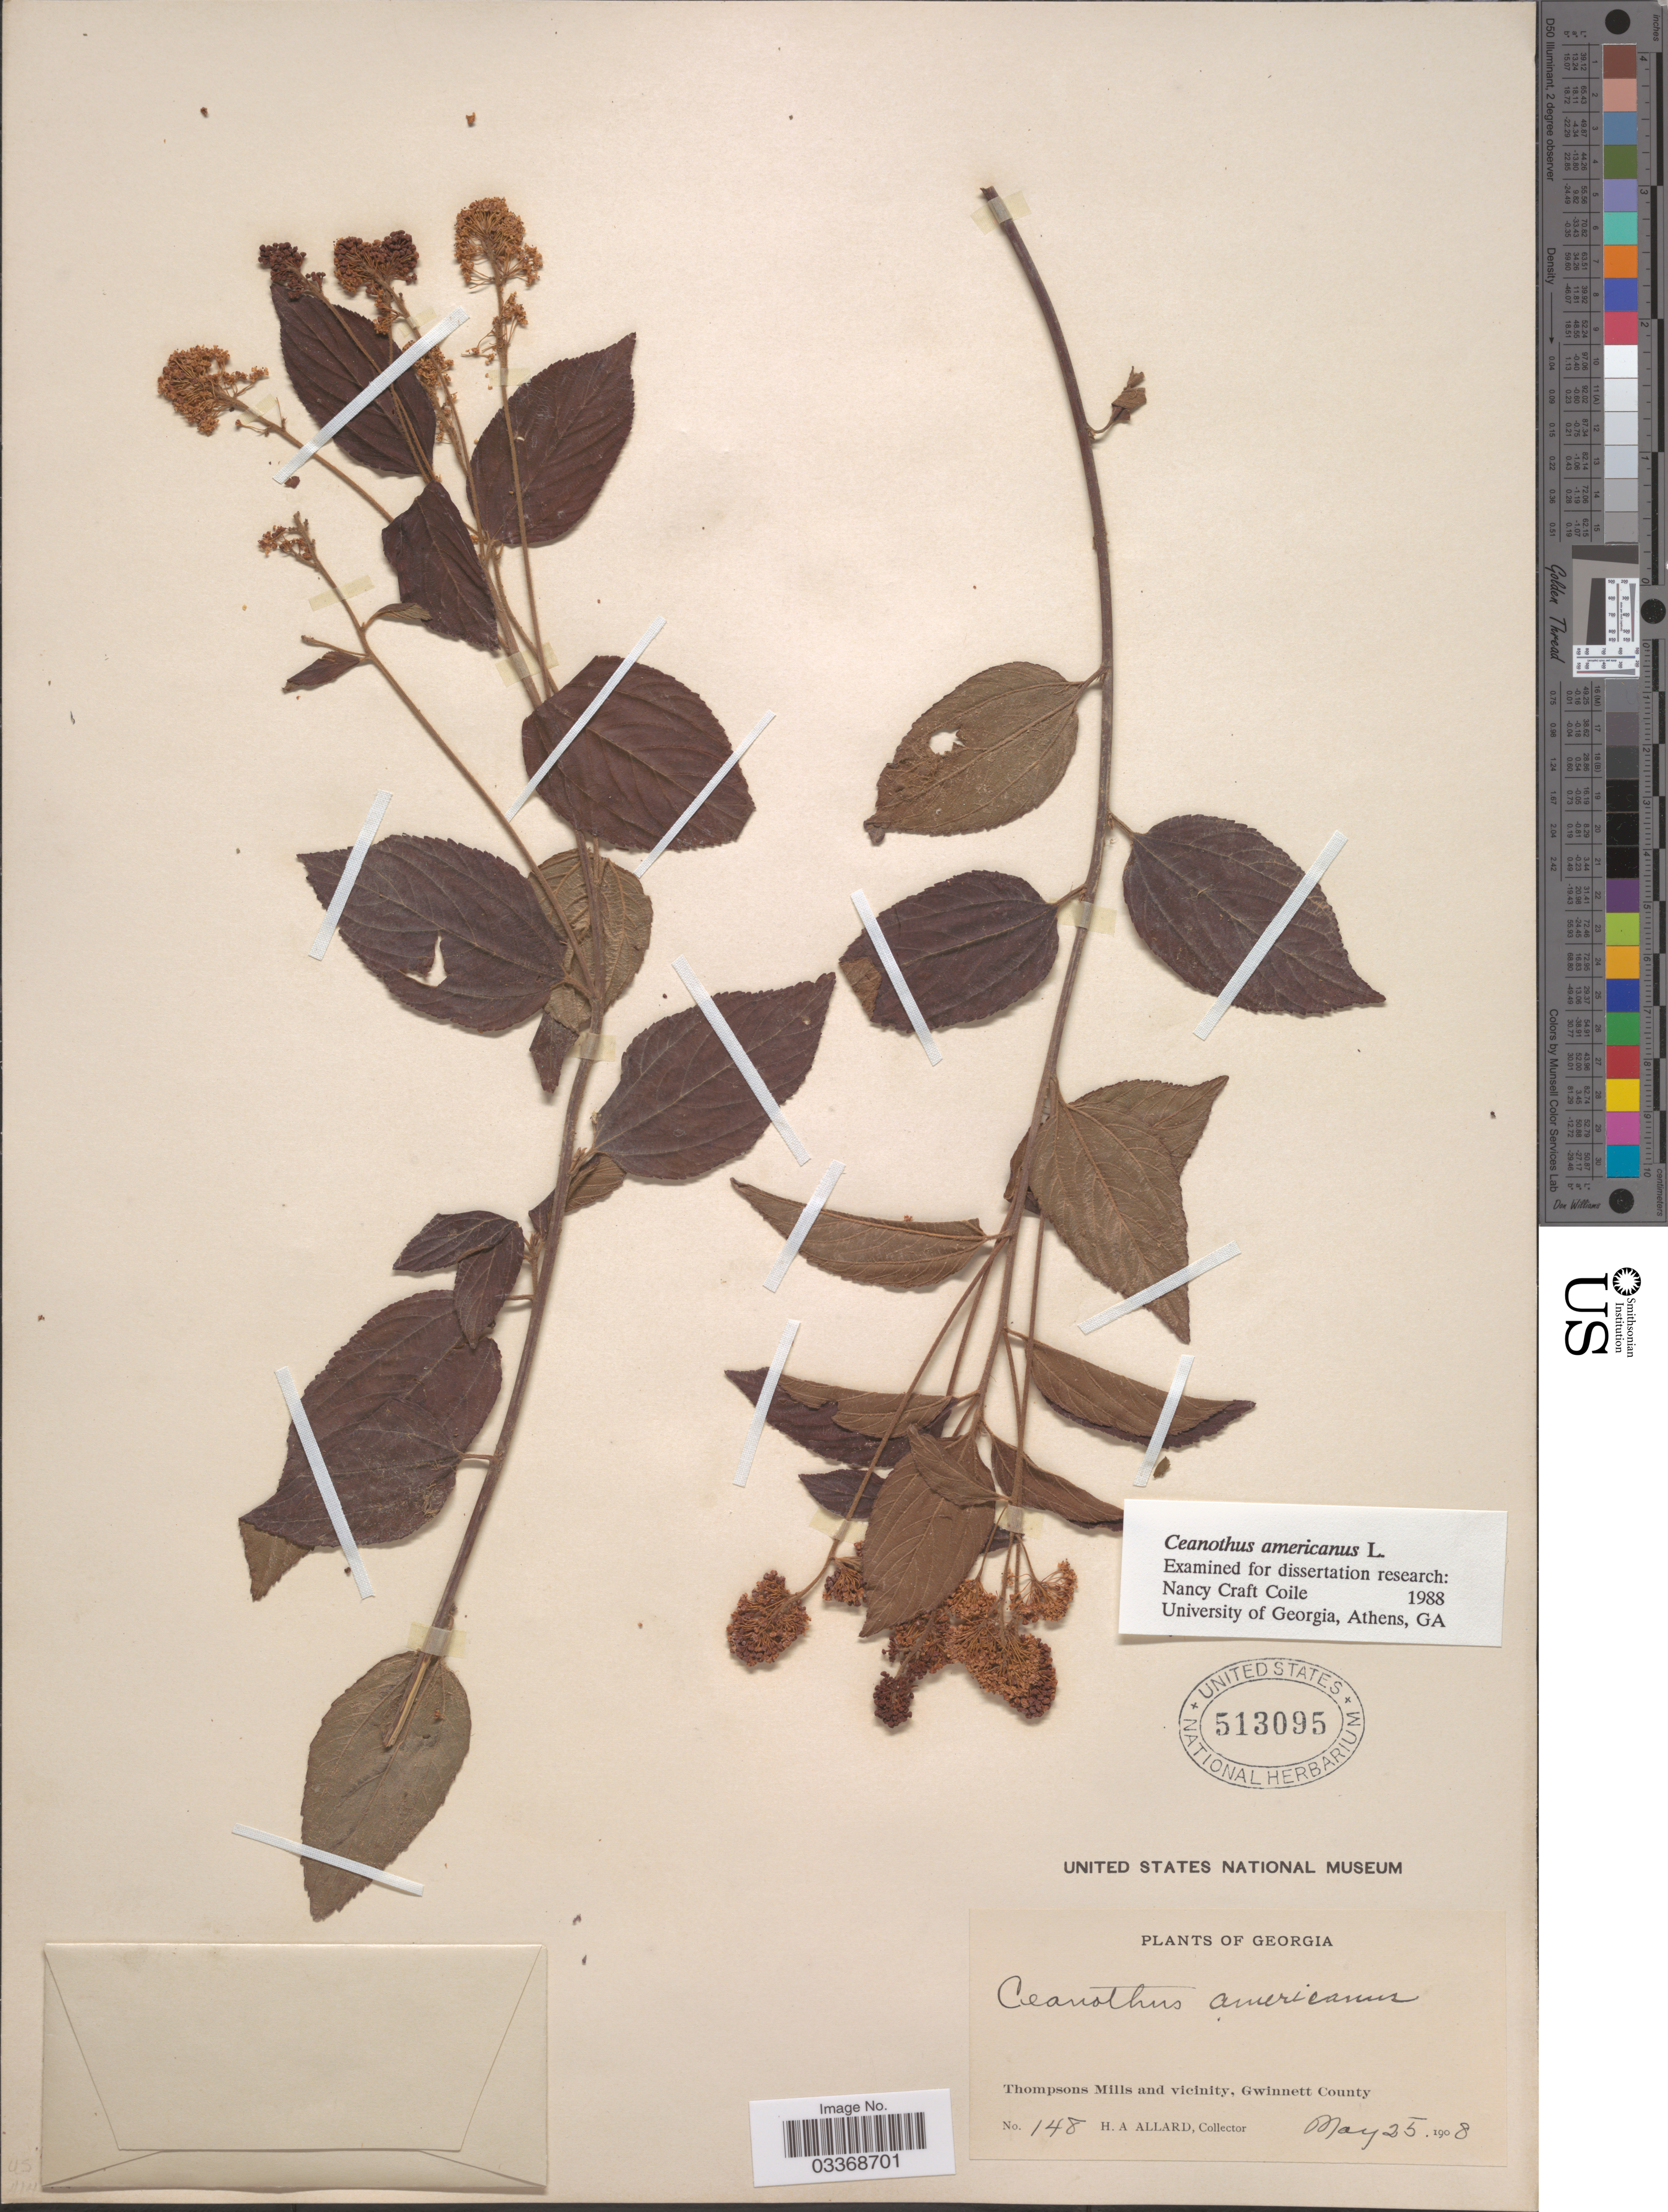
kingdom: Plantae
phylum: Tracheophyta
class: Magnoliopsida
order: Rosales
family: Rhamnaceae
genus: Ceanothus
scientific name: Ceanothus americanus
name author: L.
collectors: H. A. Allard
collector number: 148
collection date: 1908-05-25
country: United States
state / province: Georgia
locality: Thompsons Mills and vicinity, Gwinnett County.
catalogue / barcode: US 513095